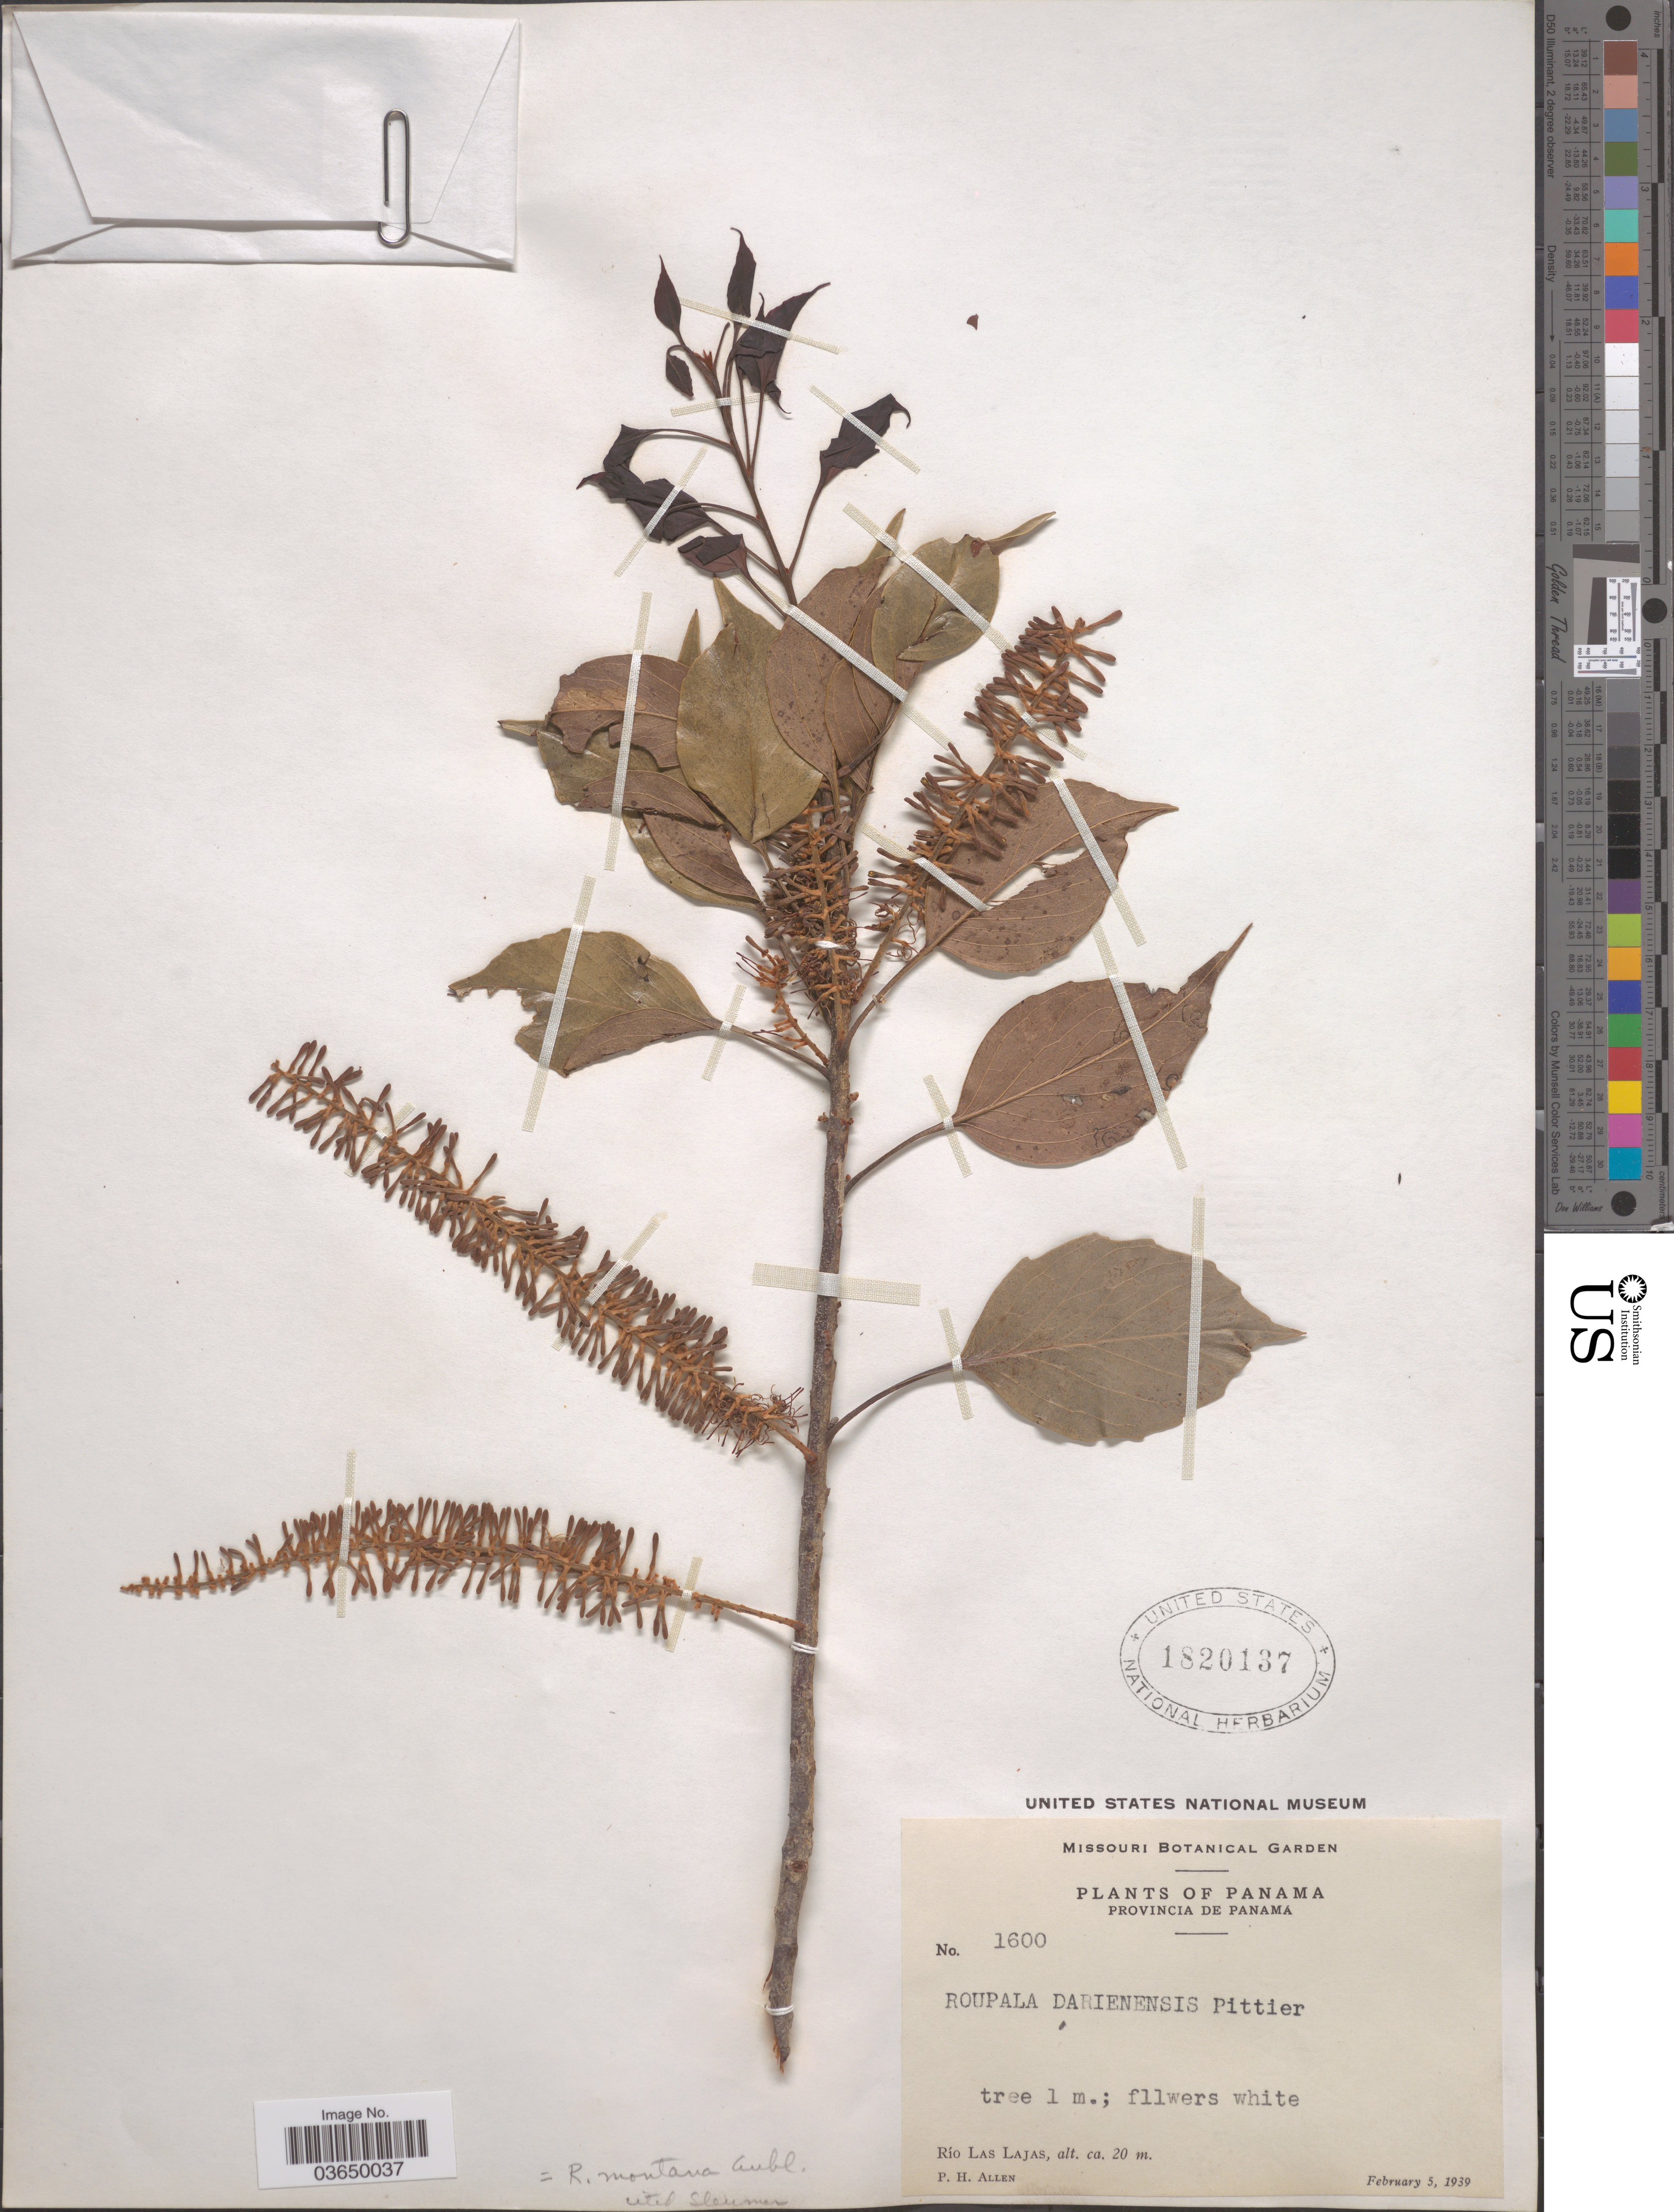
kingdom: Plantae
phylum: Tracheophyta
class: Magnoliopsida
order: Proteales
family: Proteaceae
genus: Roupala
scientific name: Roupala montana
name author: Aubl.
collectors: P. H. Allen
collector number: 1600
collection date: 1939-02-05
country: Panama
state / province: Panamá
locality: Río Las Lajas.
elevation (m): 20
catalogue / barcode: US 1820137